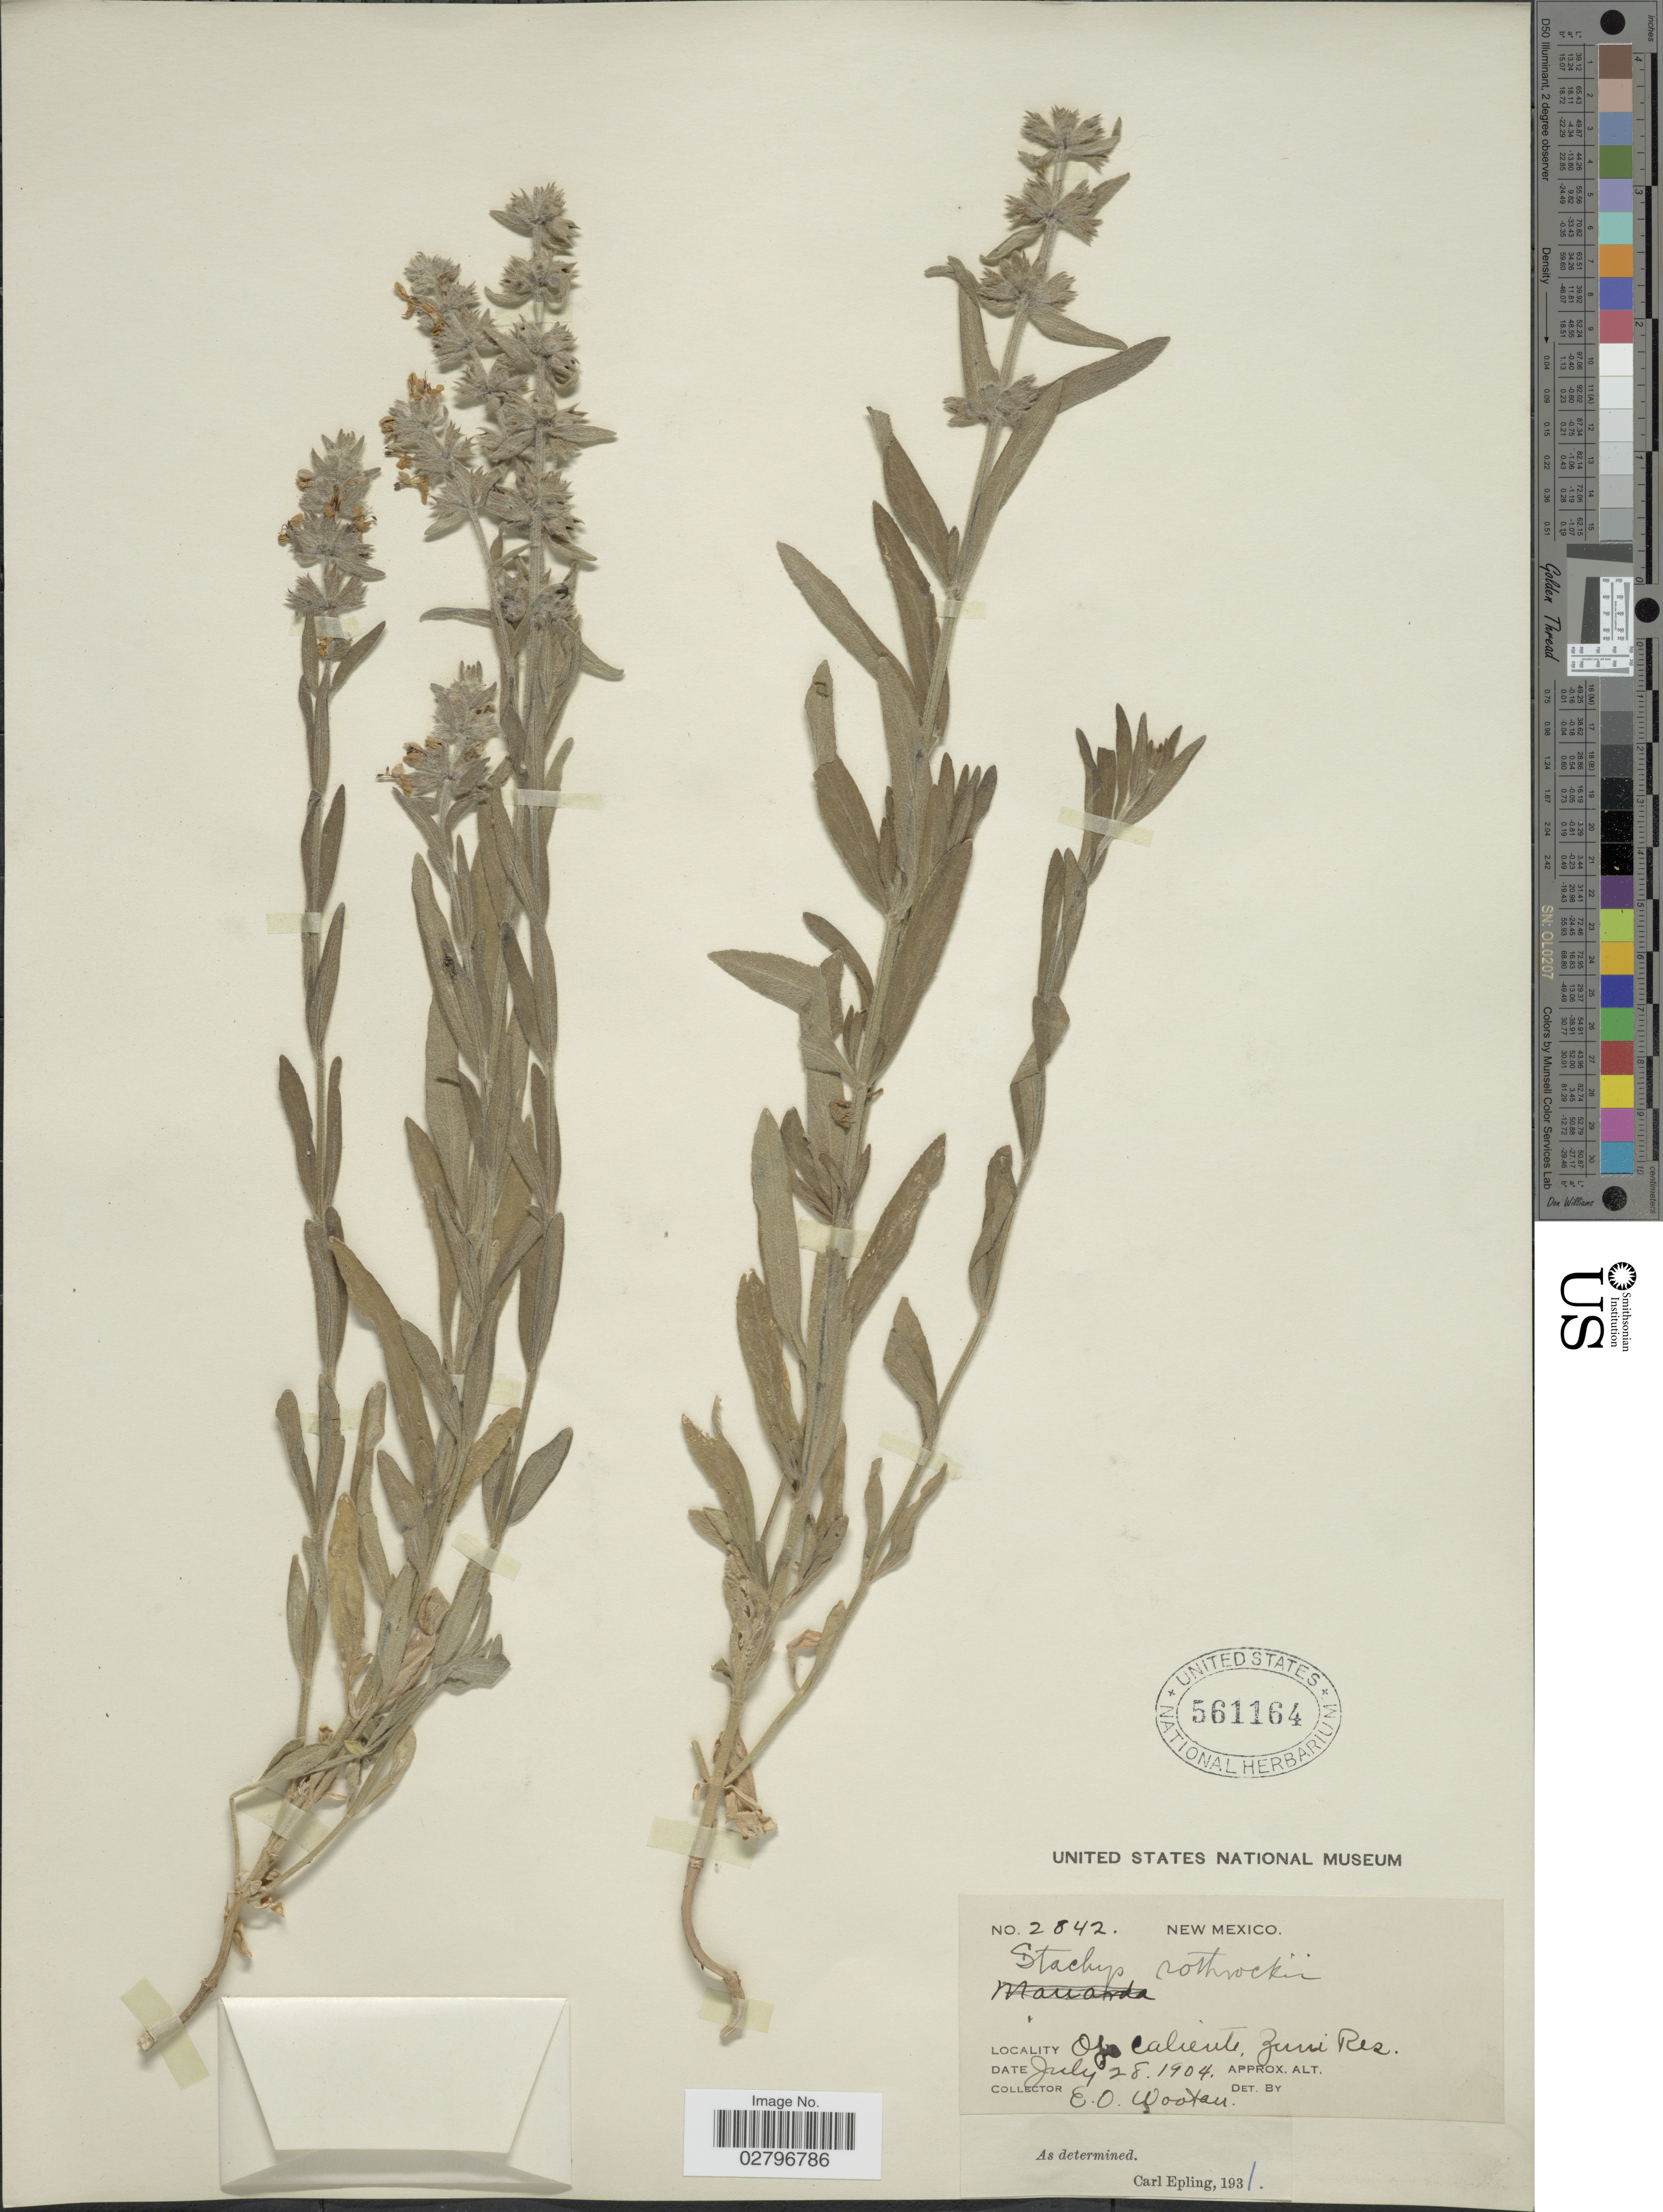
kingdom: Plantae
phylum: Tracheophyta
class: Magnoliopsida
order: Lamiales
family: Lamiaceae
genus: Stachys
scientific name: Stachys rothrockii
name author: A. Gray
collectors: E. O. Wooton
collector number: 2842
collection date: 1904-07-28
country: United States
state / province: New Mexico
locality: Ojo Caliente, Zuni Res.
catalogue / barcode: US 561164